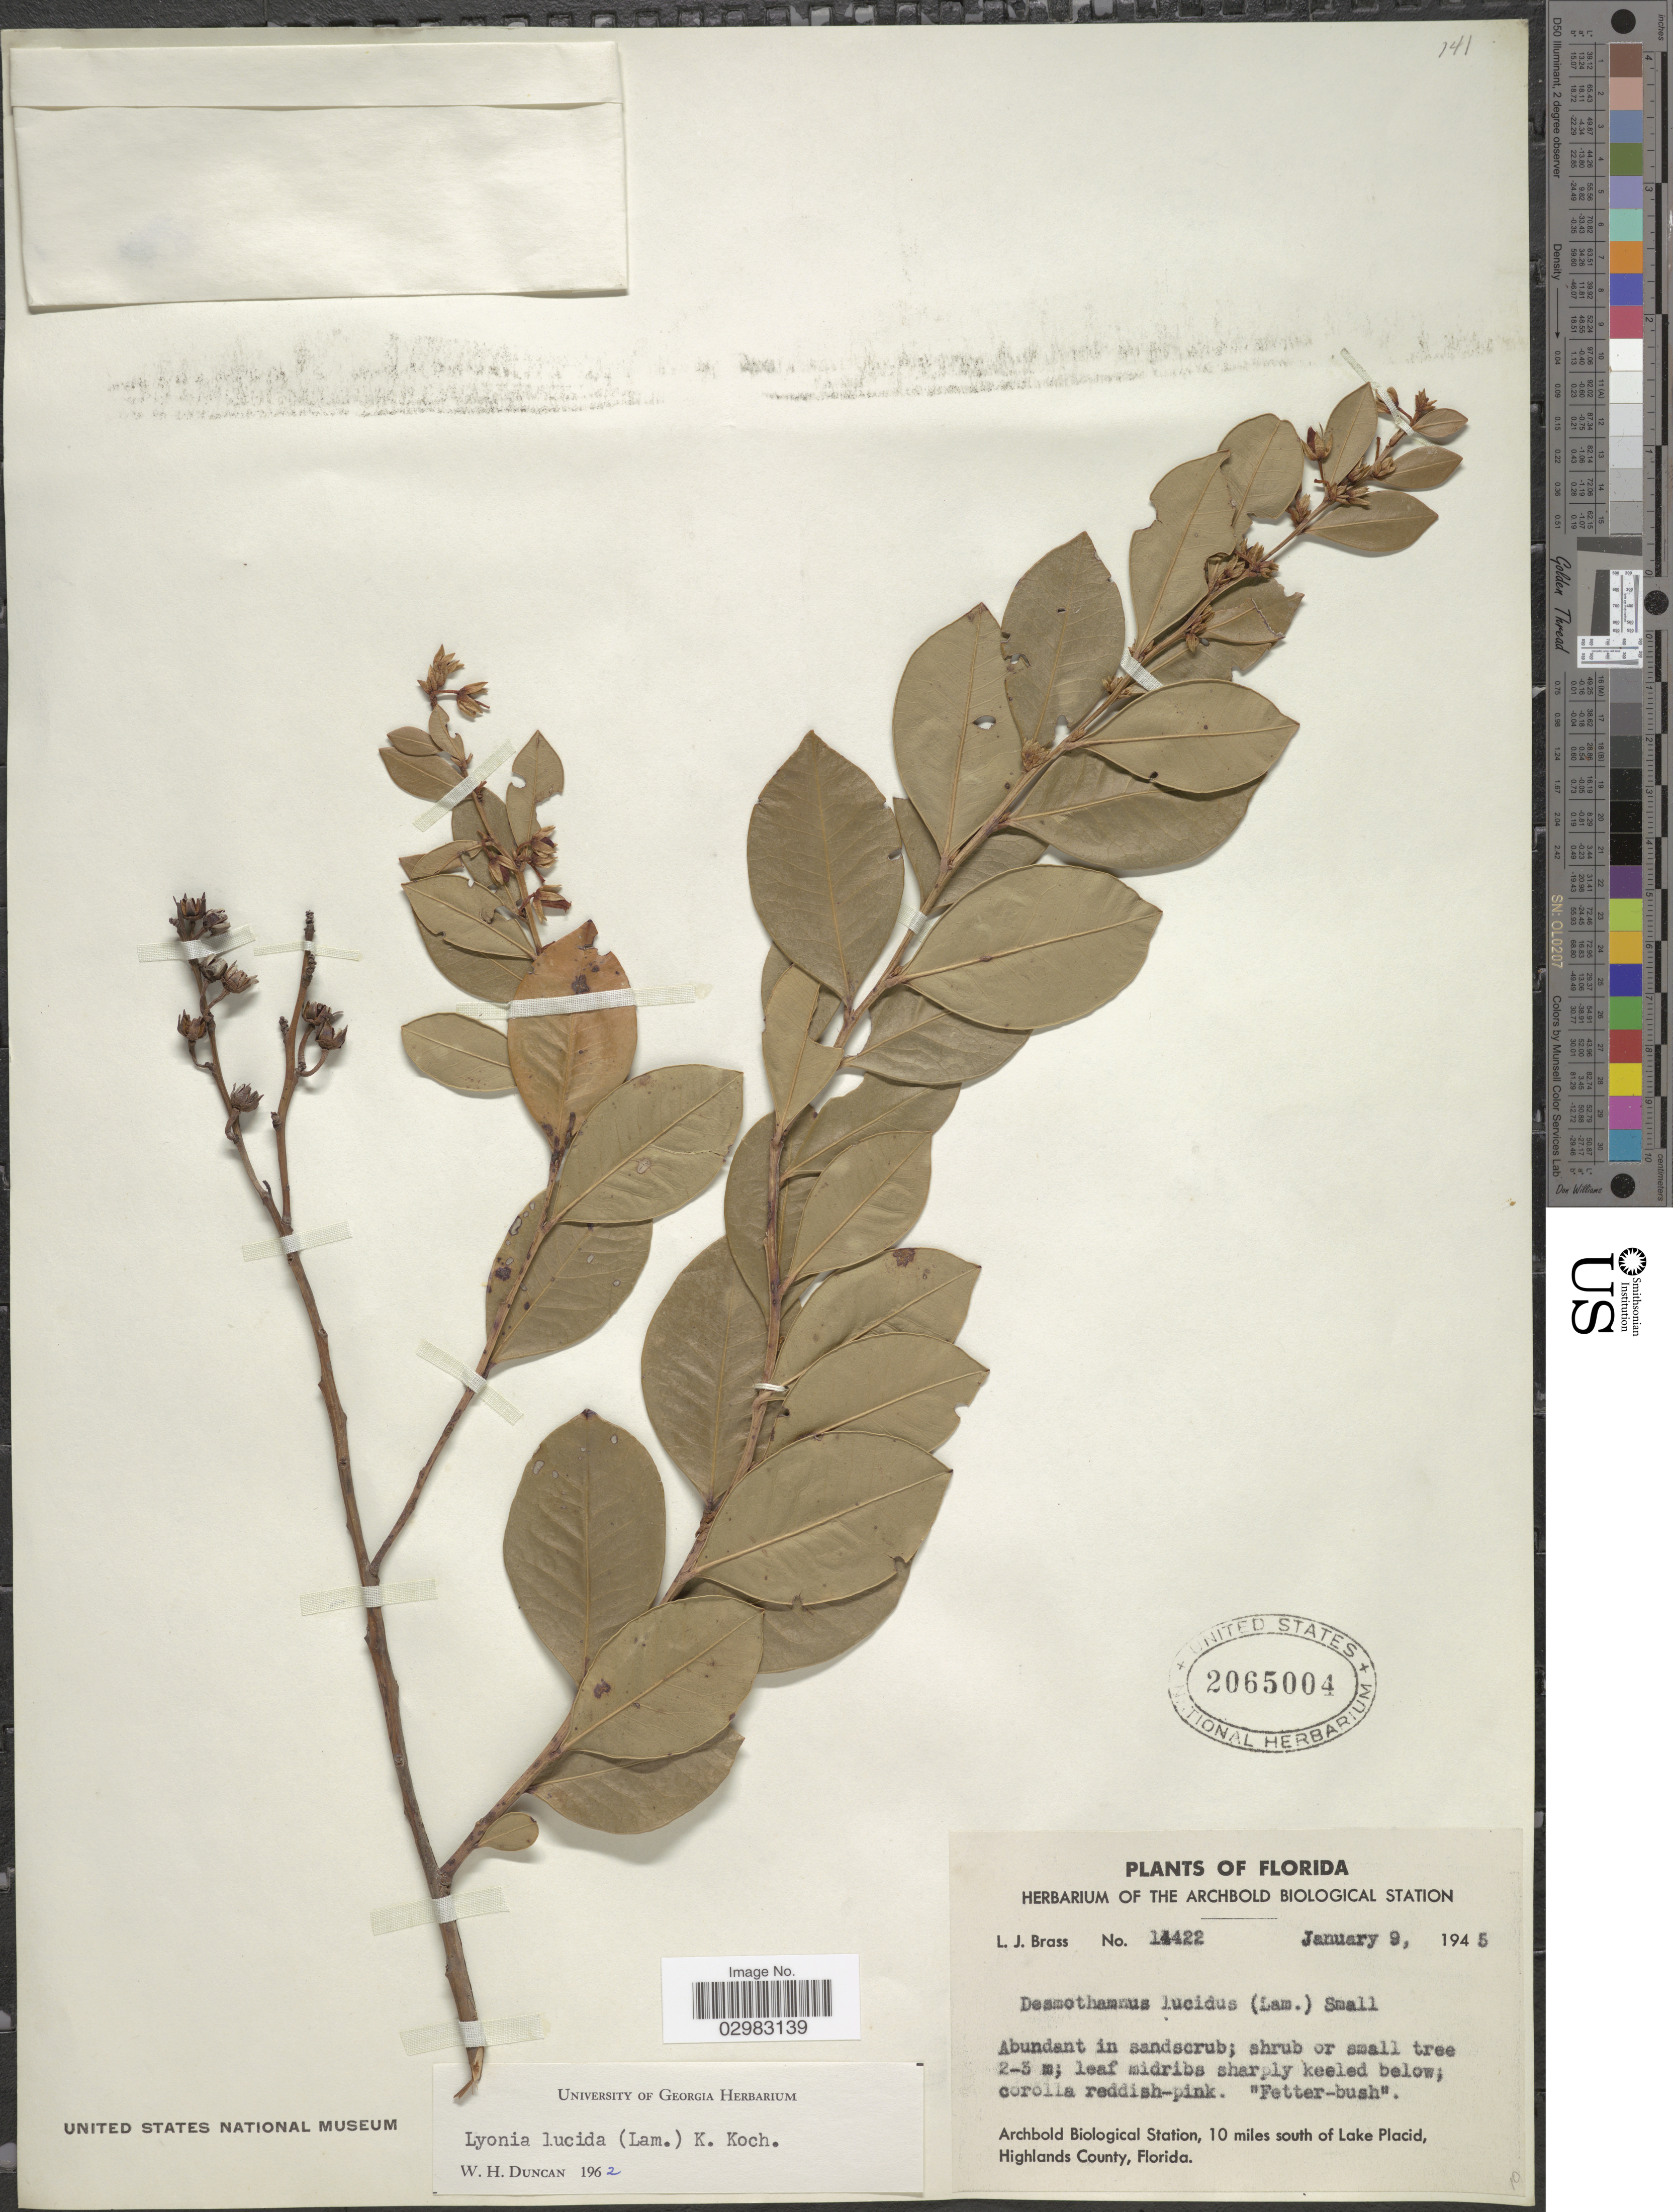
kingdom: Plantae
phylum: Tracheophyta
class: Magnoliopsida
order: Ericales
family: Ericaceae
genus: Lyonia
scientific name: Lyonia lucida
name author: K. Koch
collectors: L. J. Brass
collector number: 14422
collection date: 1945-01-09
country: United States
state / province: Florida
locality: Archbold Biological Station, 10 miles south of Lake Placid, Highlands County.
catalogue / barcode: US 2065004